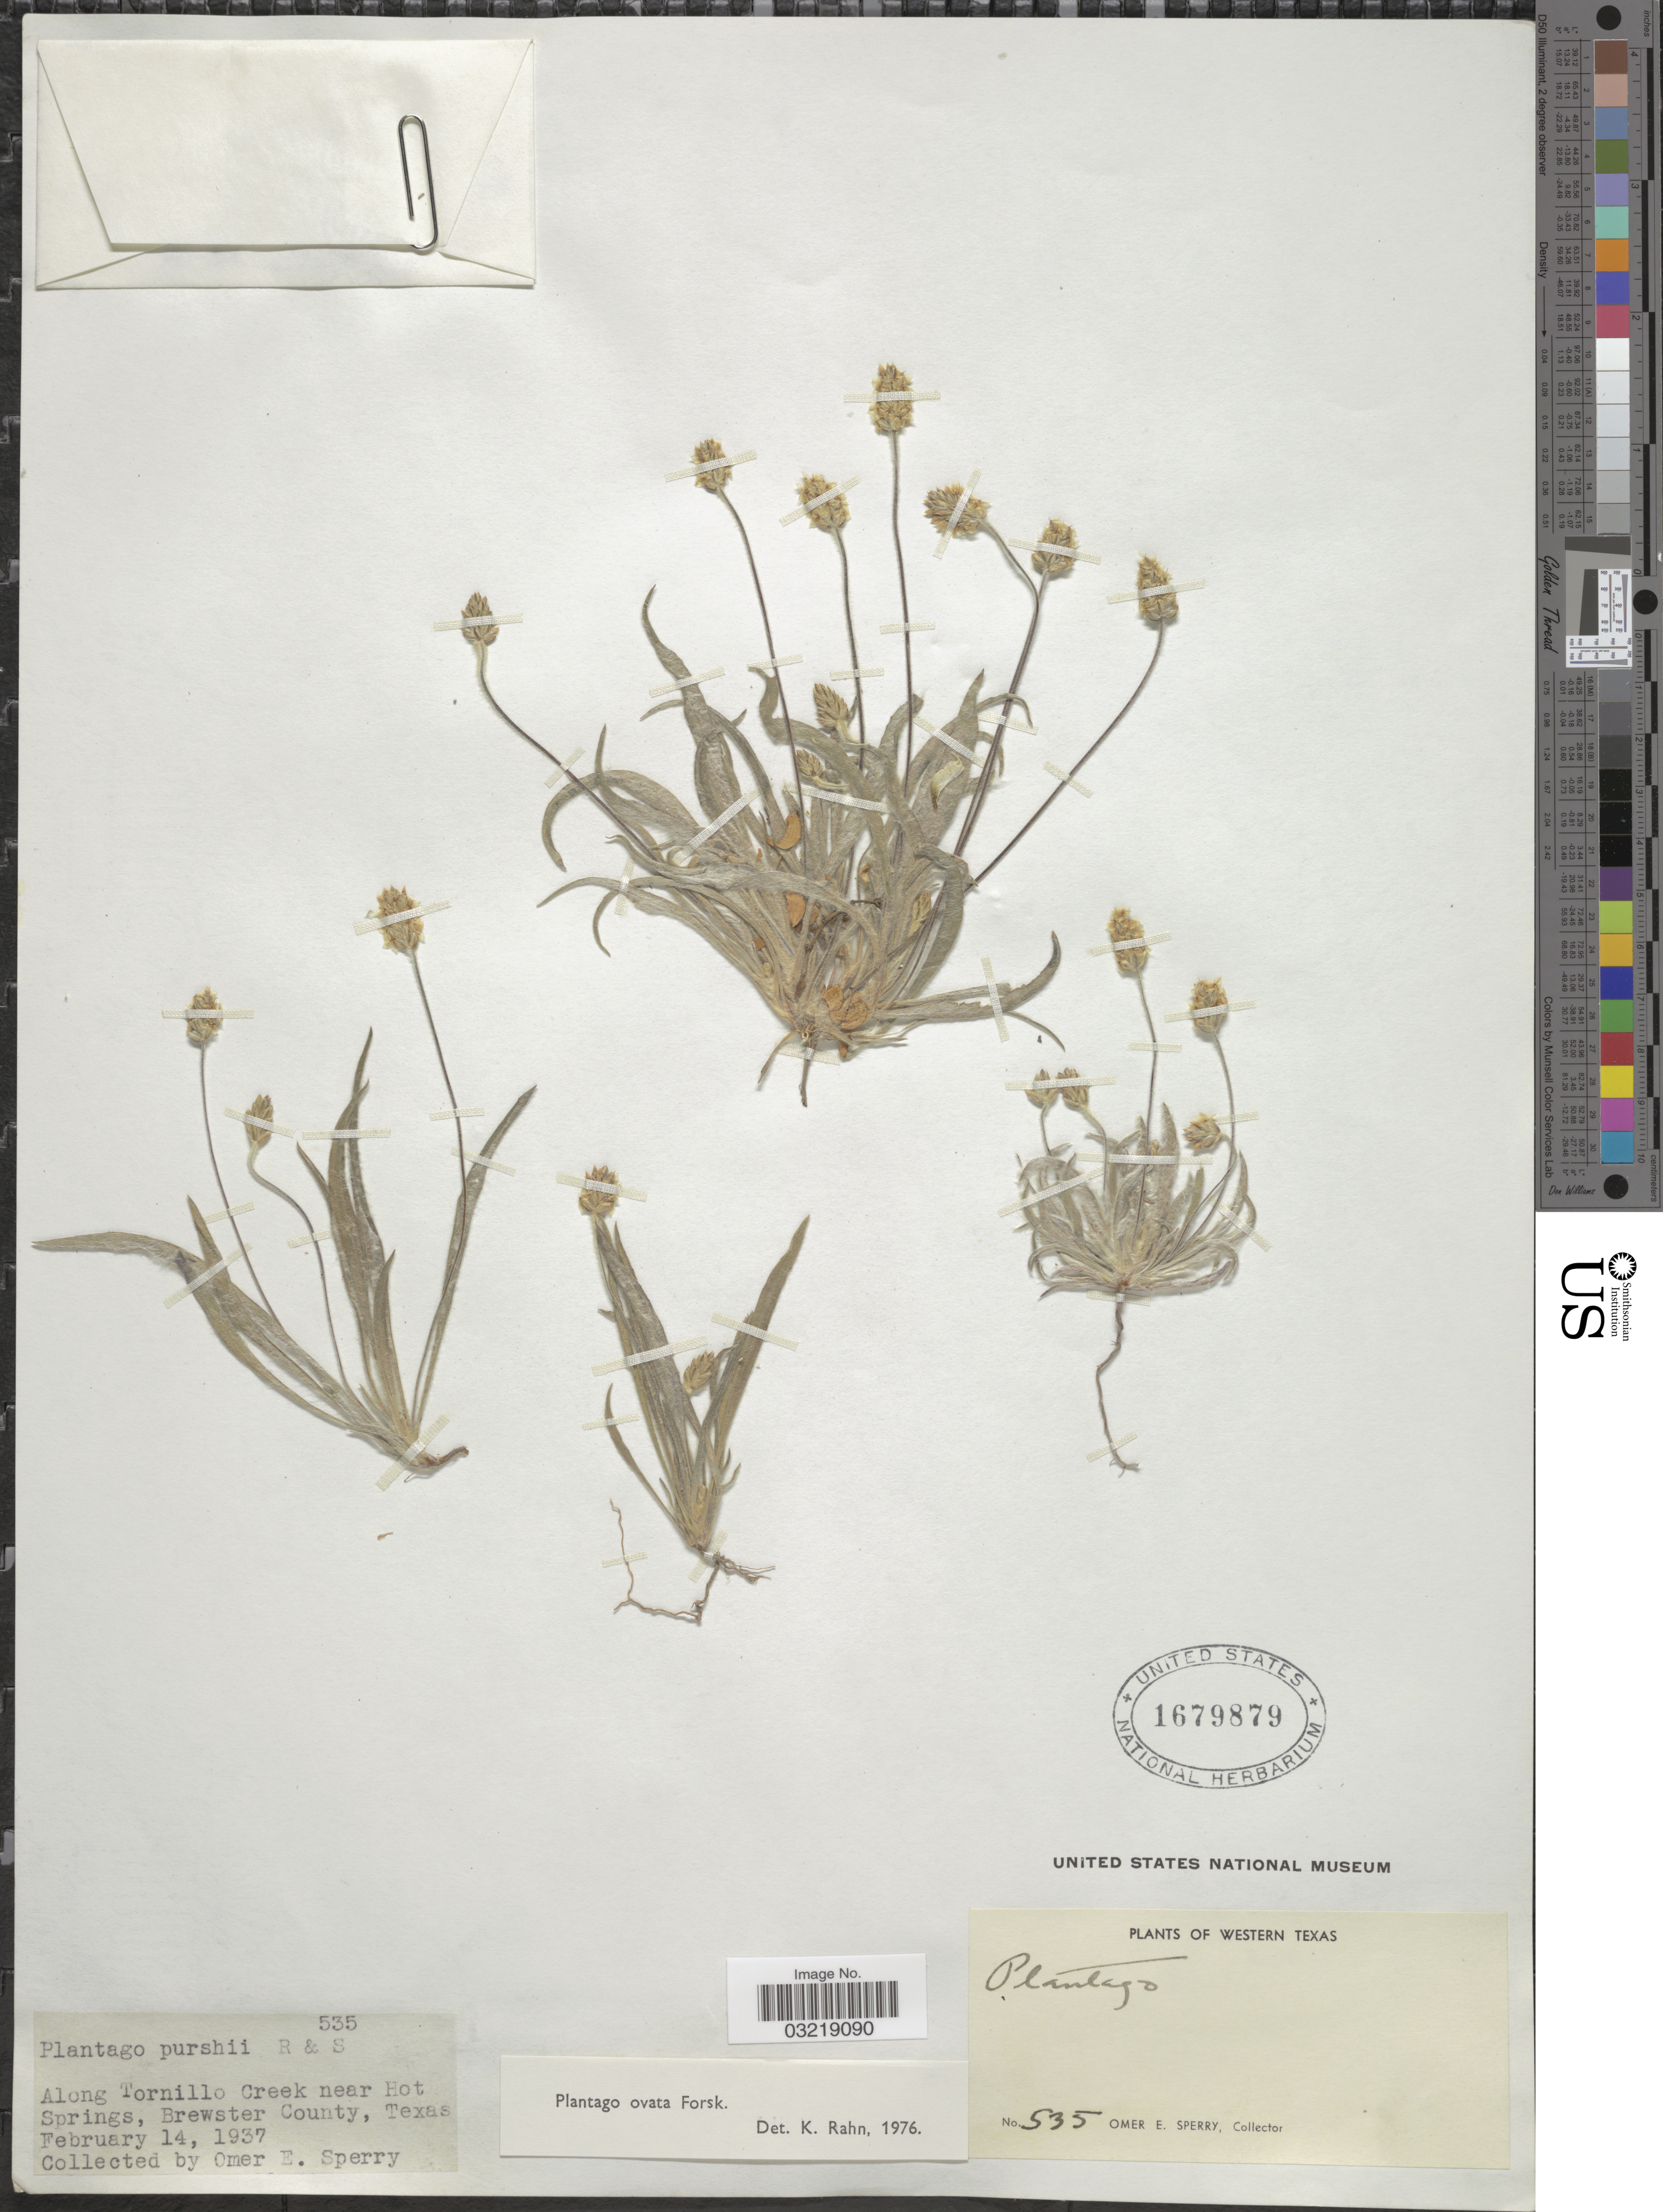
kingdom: Plantae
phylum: Tracheophyta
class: Magnoliopsida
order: Lamiales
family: Plantaginaceae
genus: Plantago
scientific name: Plantago ovata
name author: Forssk.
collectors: O. E. Sperry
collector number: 535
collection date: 1937-02-14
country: United States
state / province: Texas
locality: Western Texas. Along Tornillo Creek near Hot Springs, Brewster County.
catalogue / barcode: US 1679879